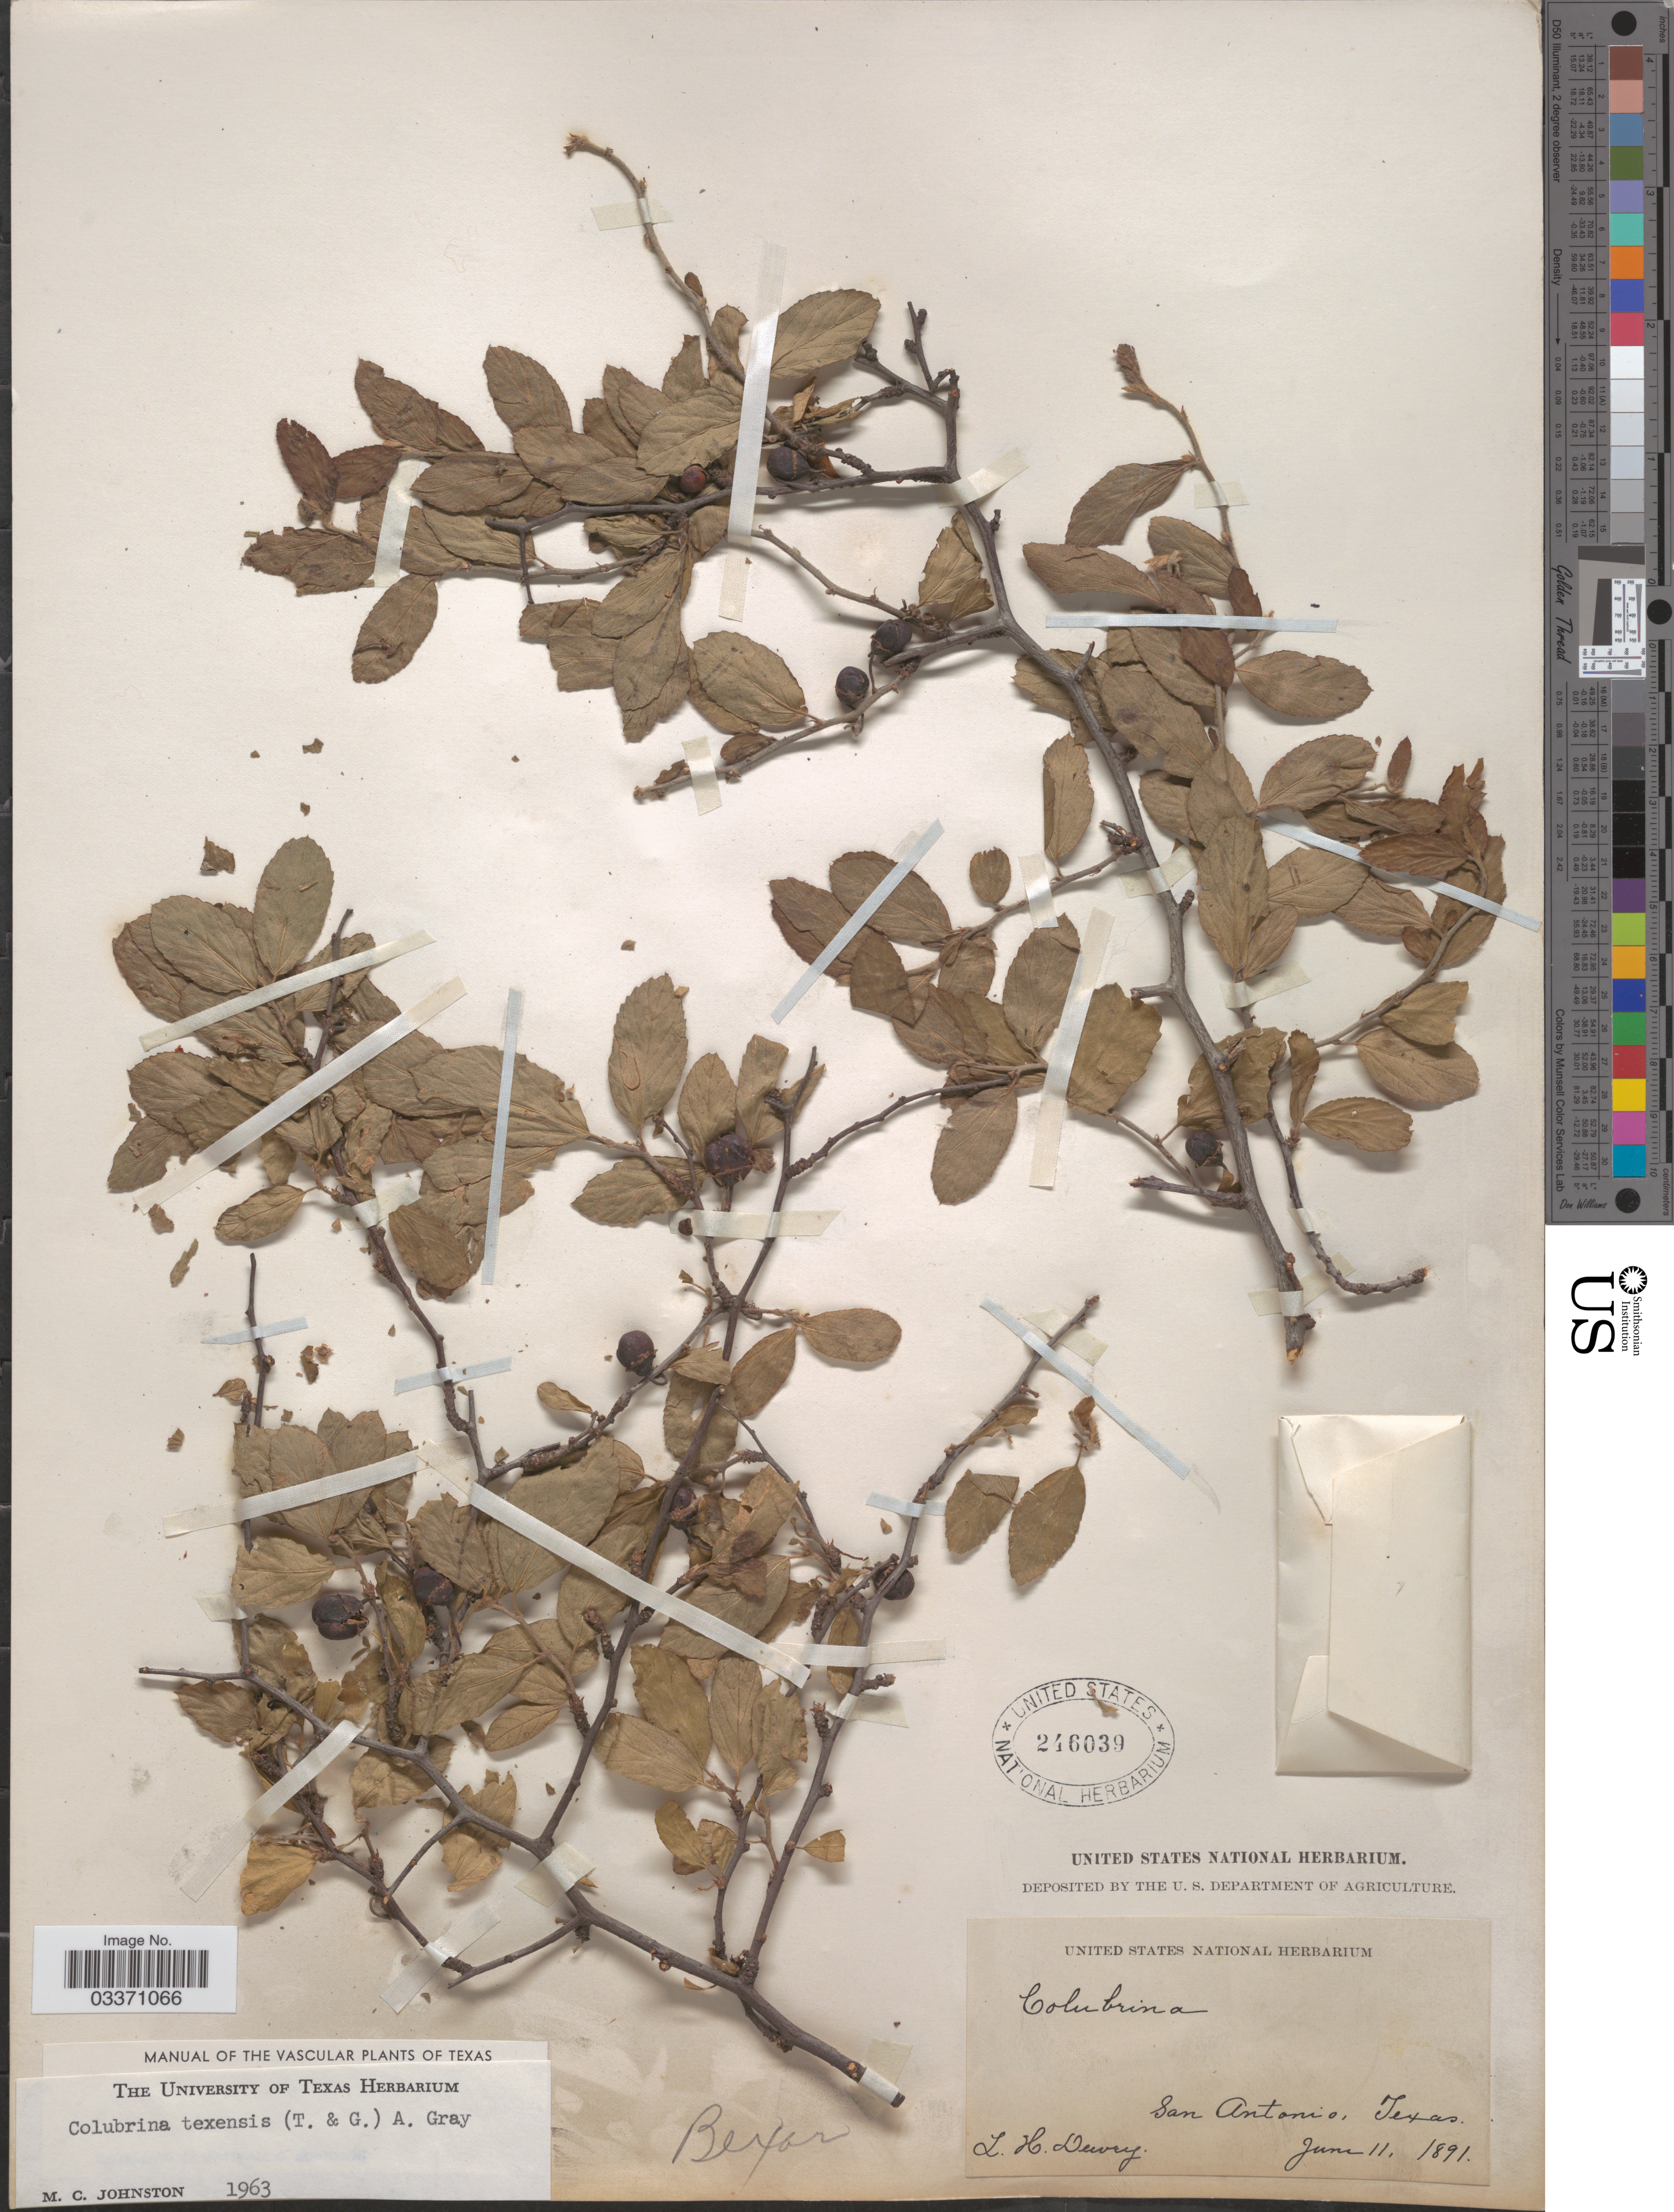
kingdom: Plantae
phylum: Tracheophyta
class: Magnoliopsida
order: Rosales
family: Rhamnaceae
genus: Colubrina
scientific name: Colubrina texensis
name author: (Torr. & A. Gray) A. Gray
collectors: L. H. Dewey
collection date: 1891-06-11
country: United States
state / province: Texas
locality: San Antonio. Bexar.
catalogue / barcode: US 246039